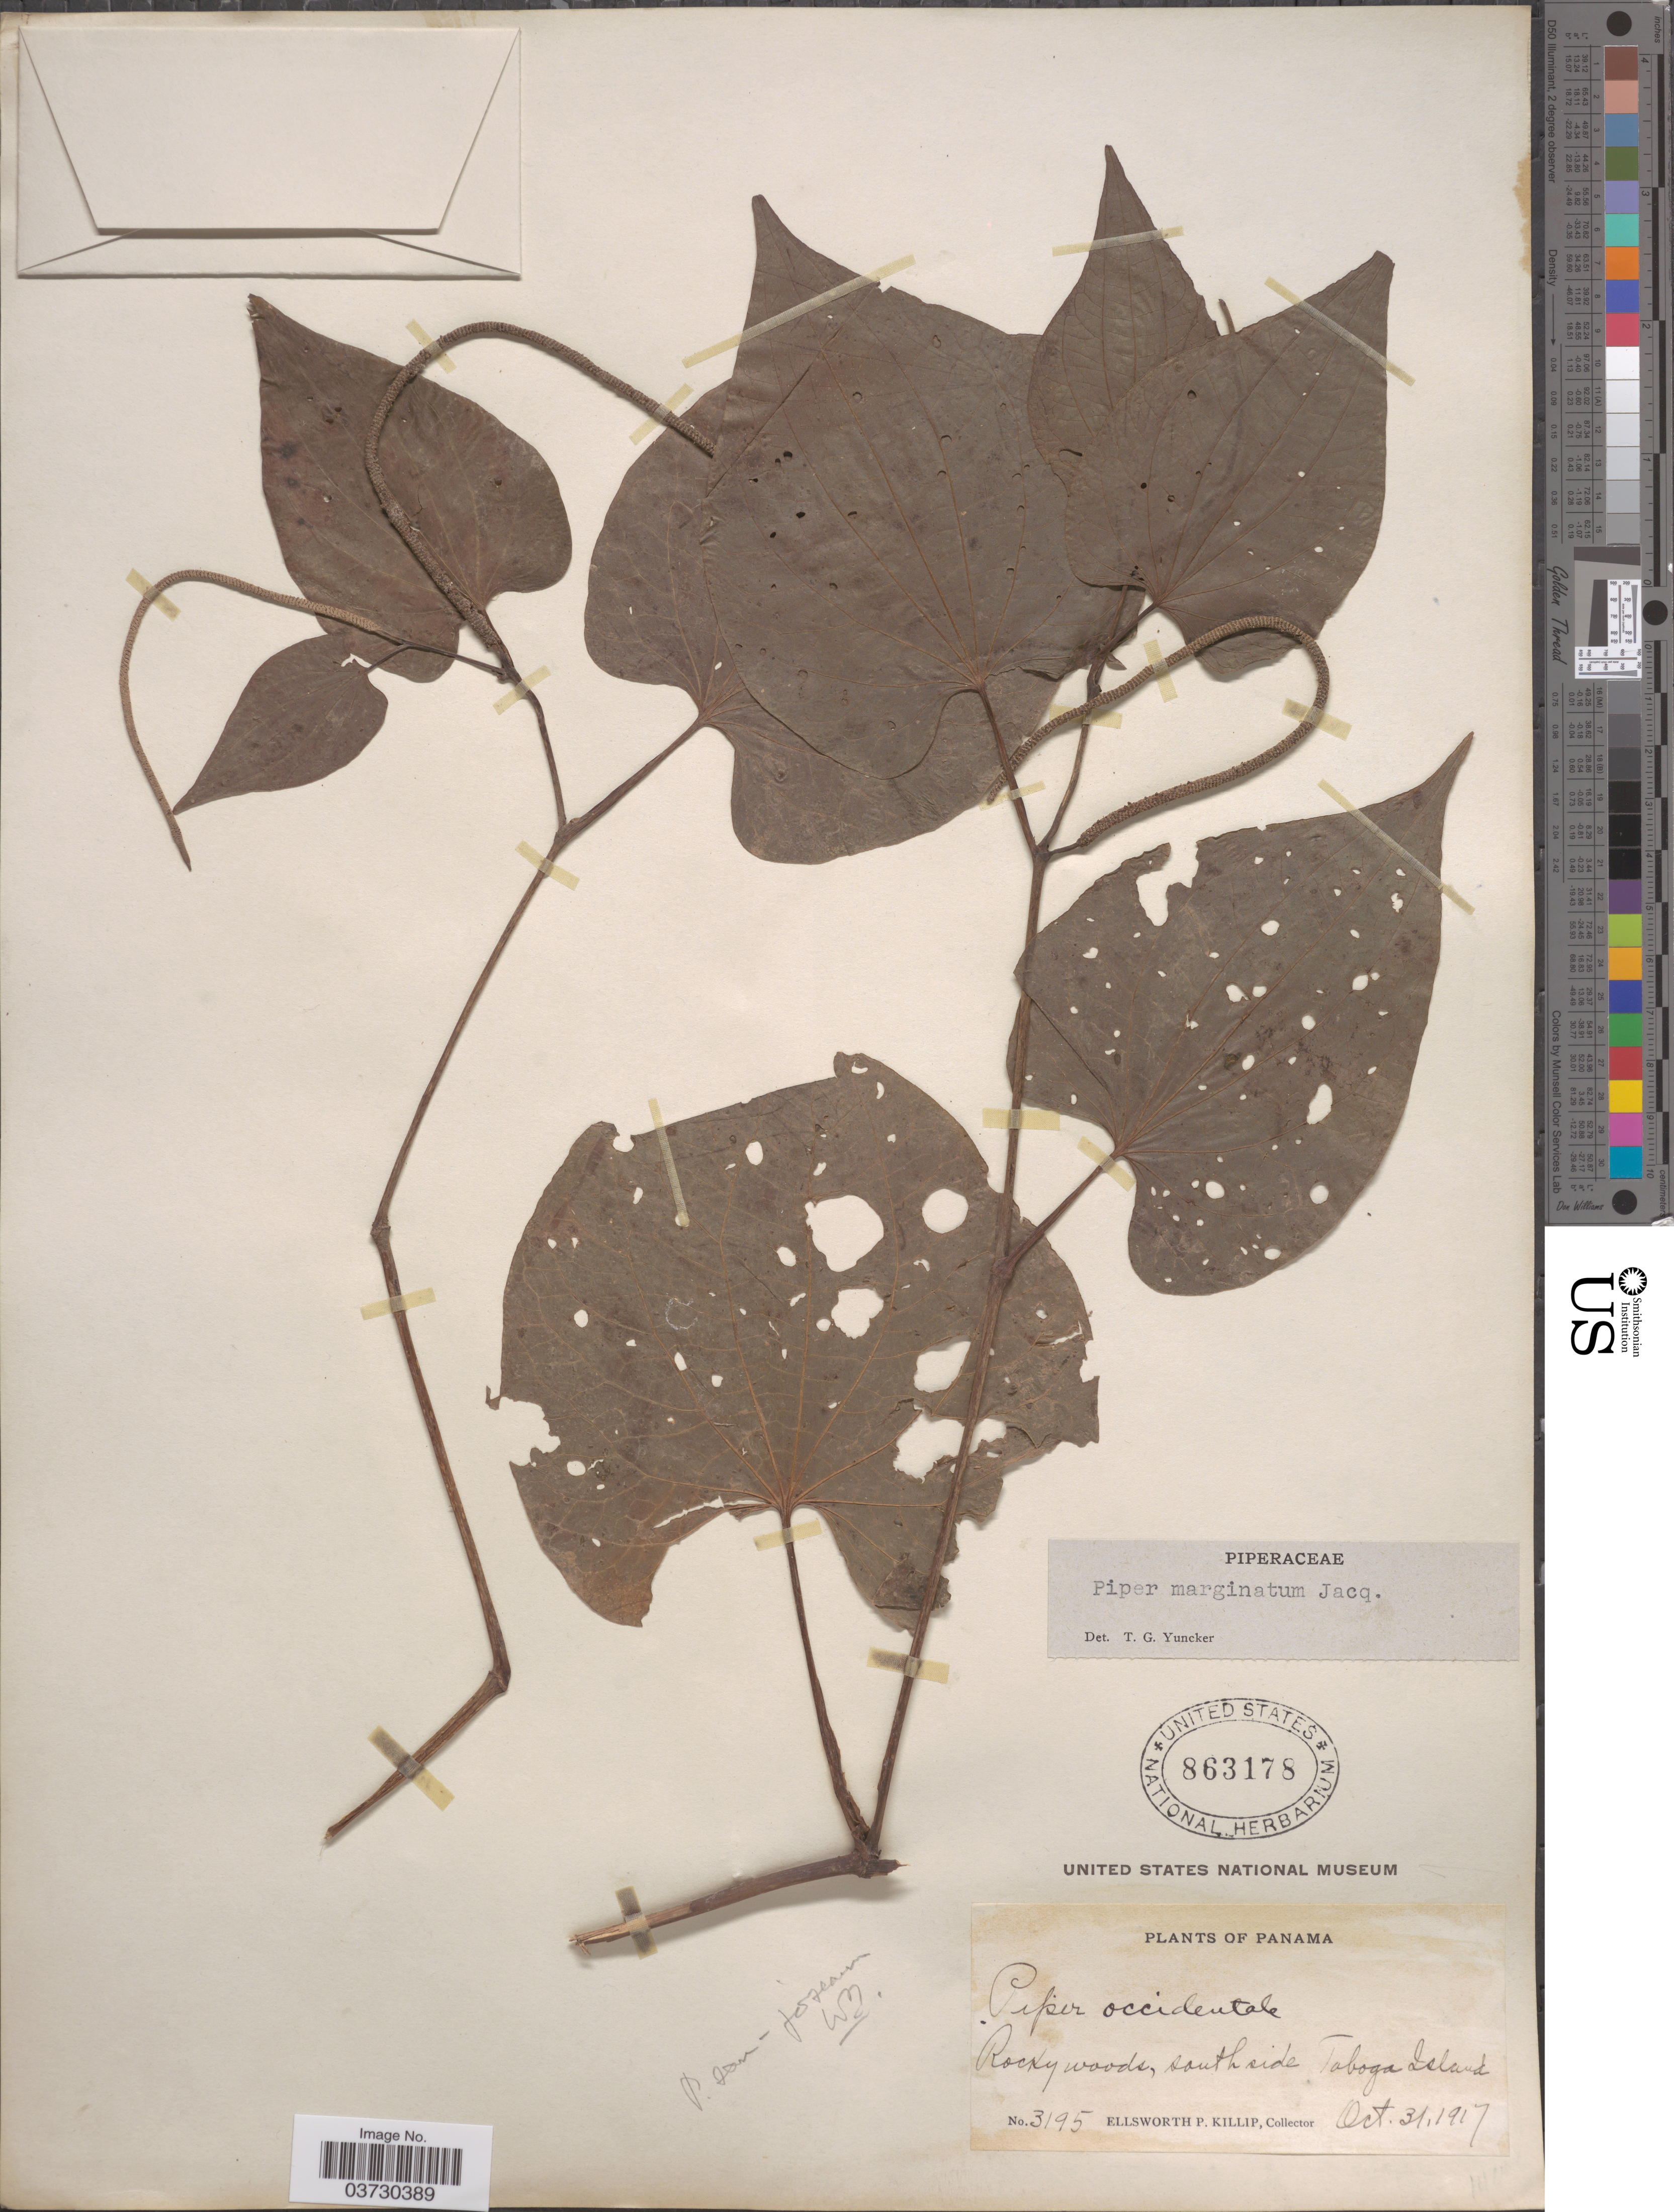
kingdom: Plantae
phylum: Tracheophyta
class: Magnoliopsida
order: Piperales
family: Piperaceae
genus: Piper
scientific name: Piper marginatum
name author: Jacq.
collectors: E. P. Killip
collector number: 3195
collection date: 1917-10-31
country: Panama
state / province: Panamá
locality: Southside Taboga Island.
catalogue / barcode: US 863178